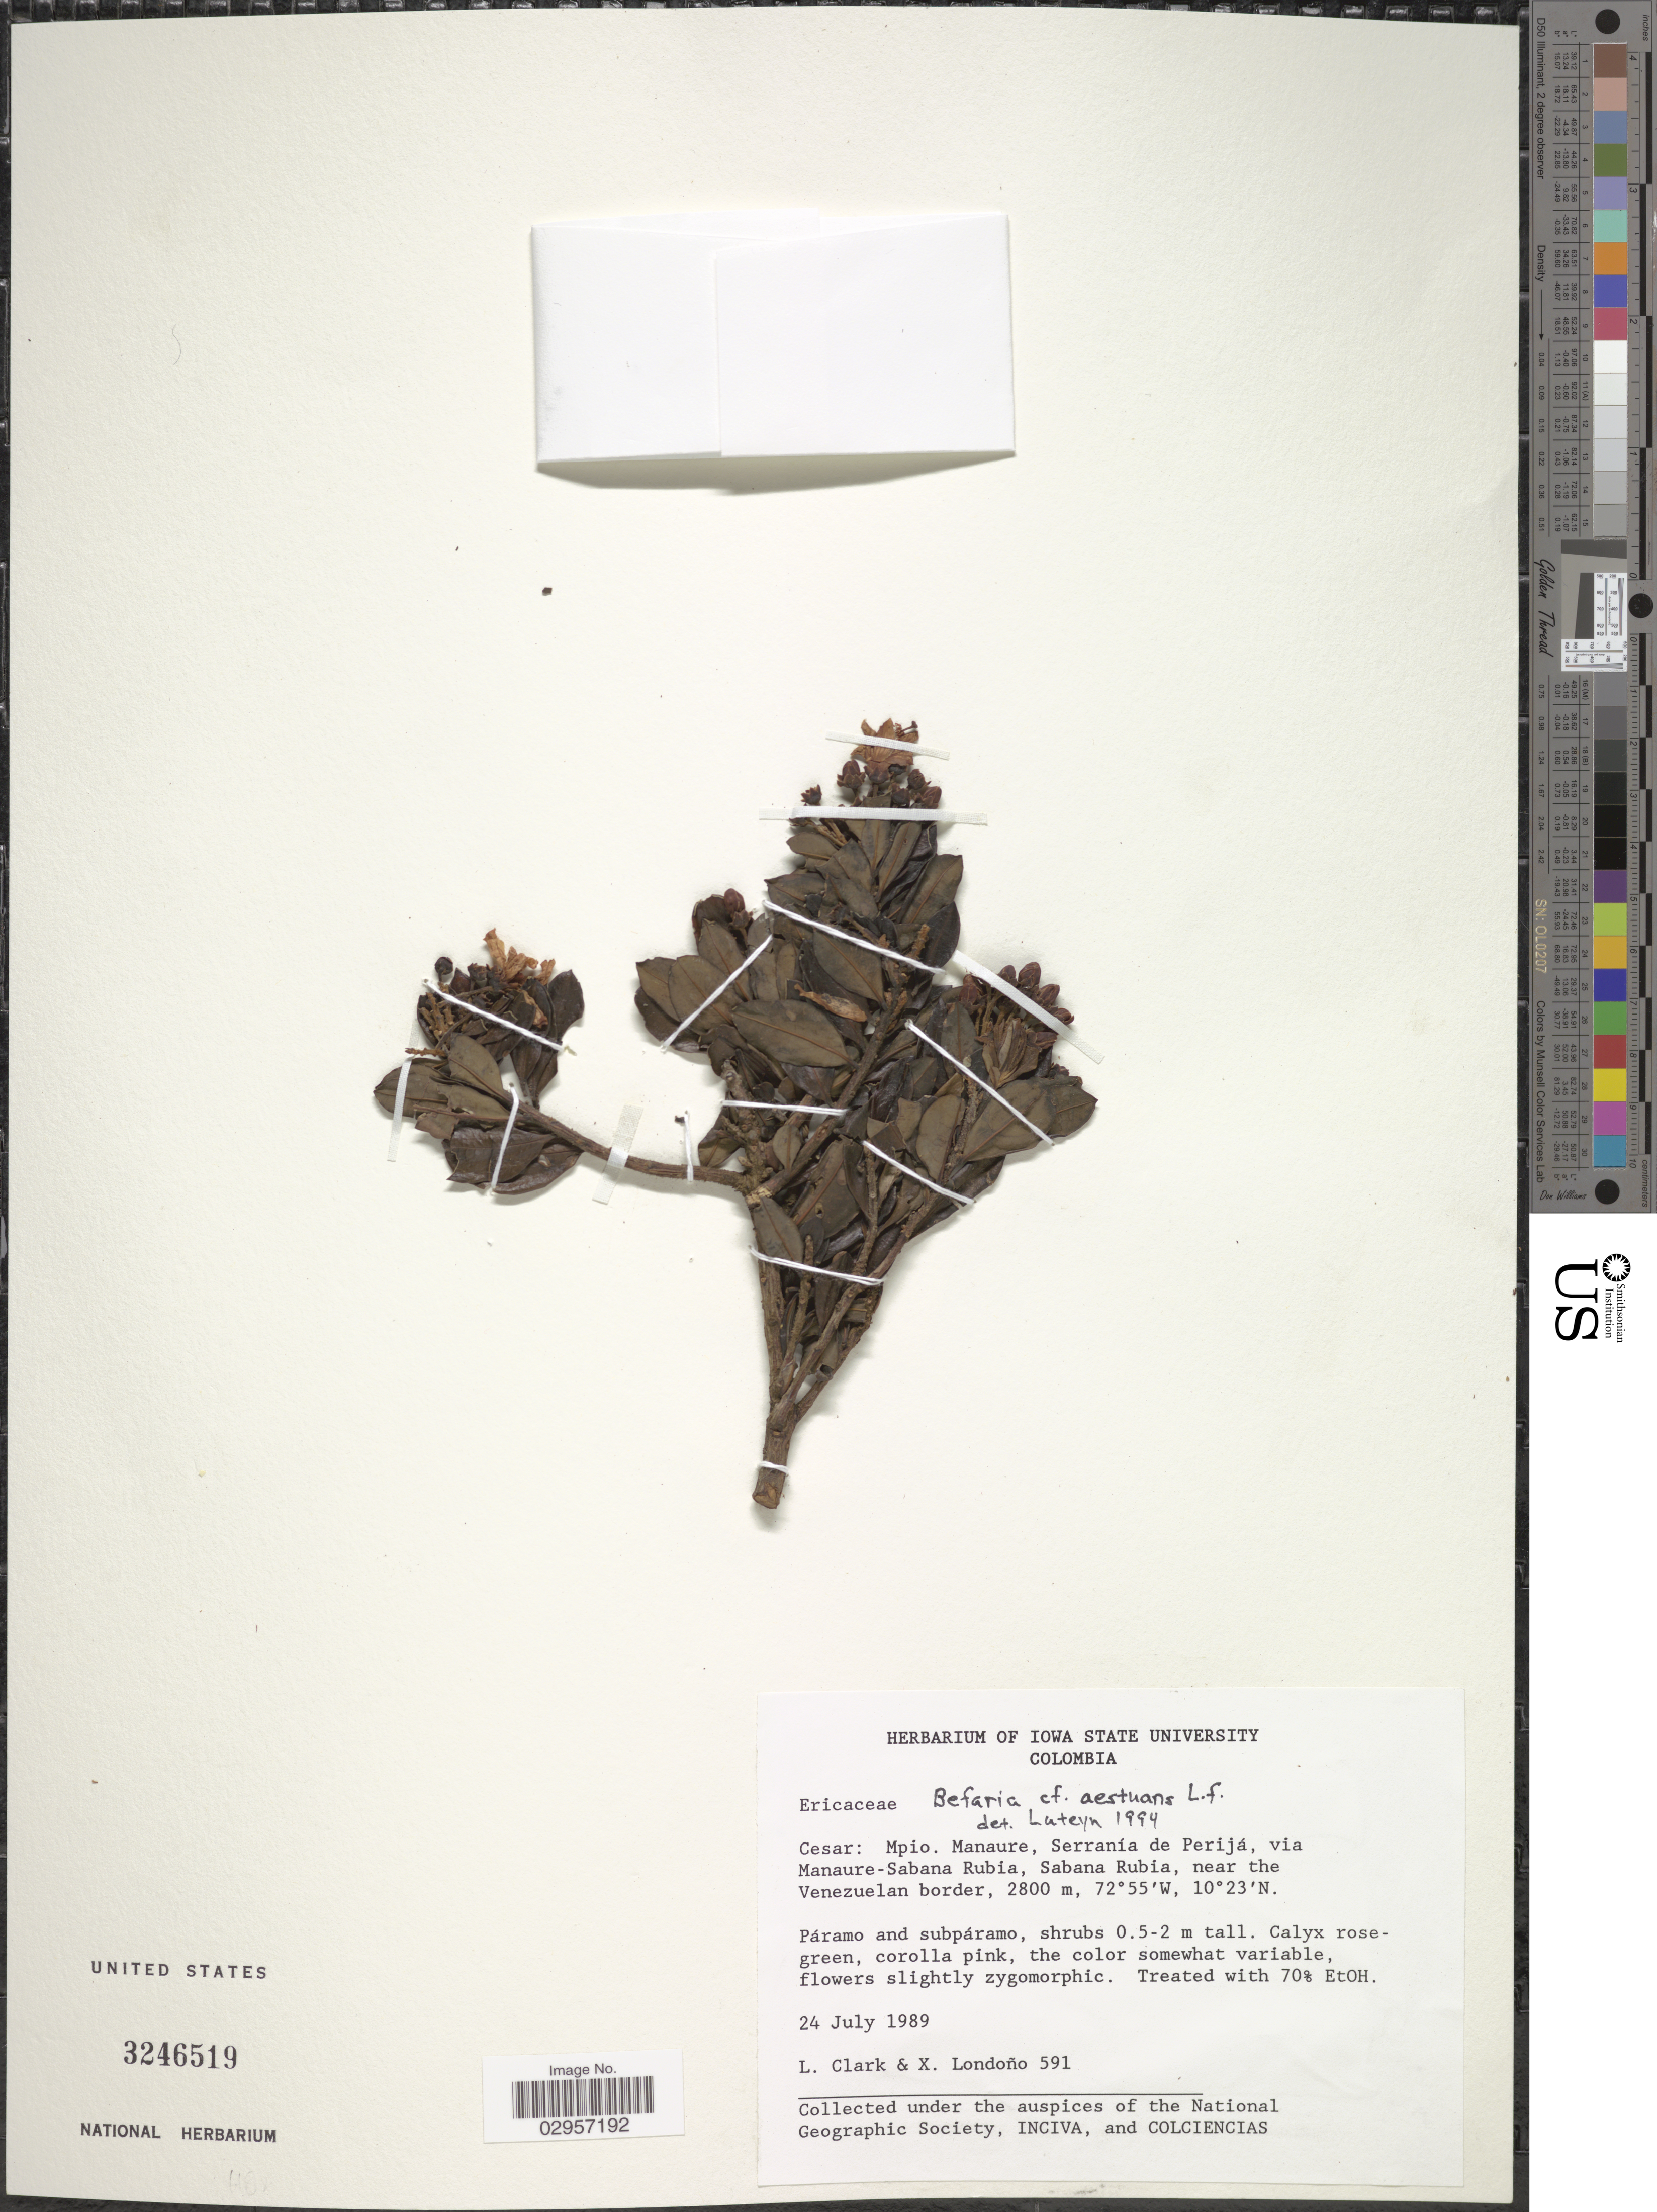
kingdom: Plantae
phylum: Tracheophyta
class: Magnoliopsida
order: Ericales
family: Ericaceae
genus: Befaria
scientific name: Befaria aestuans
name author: Mutis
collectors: J. L. Clark & X. Londoño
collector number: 591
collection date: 1989-07-24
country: Colombia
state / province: Cesar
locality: Cesar: Mpio. Manaure, Serranía de Perijá, via Manaure-Sabana Rubia, Sabana Rubia, near the Venezuelan border.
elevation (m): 2800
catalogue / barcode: US 3246519